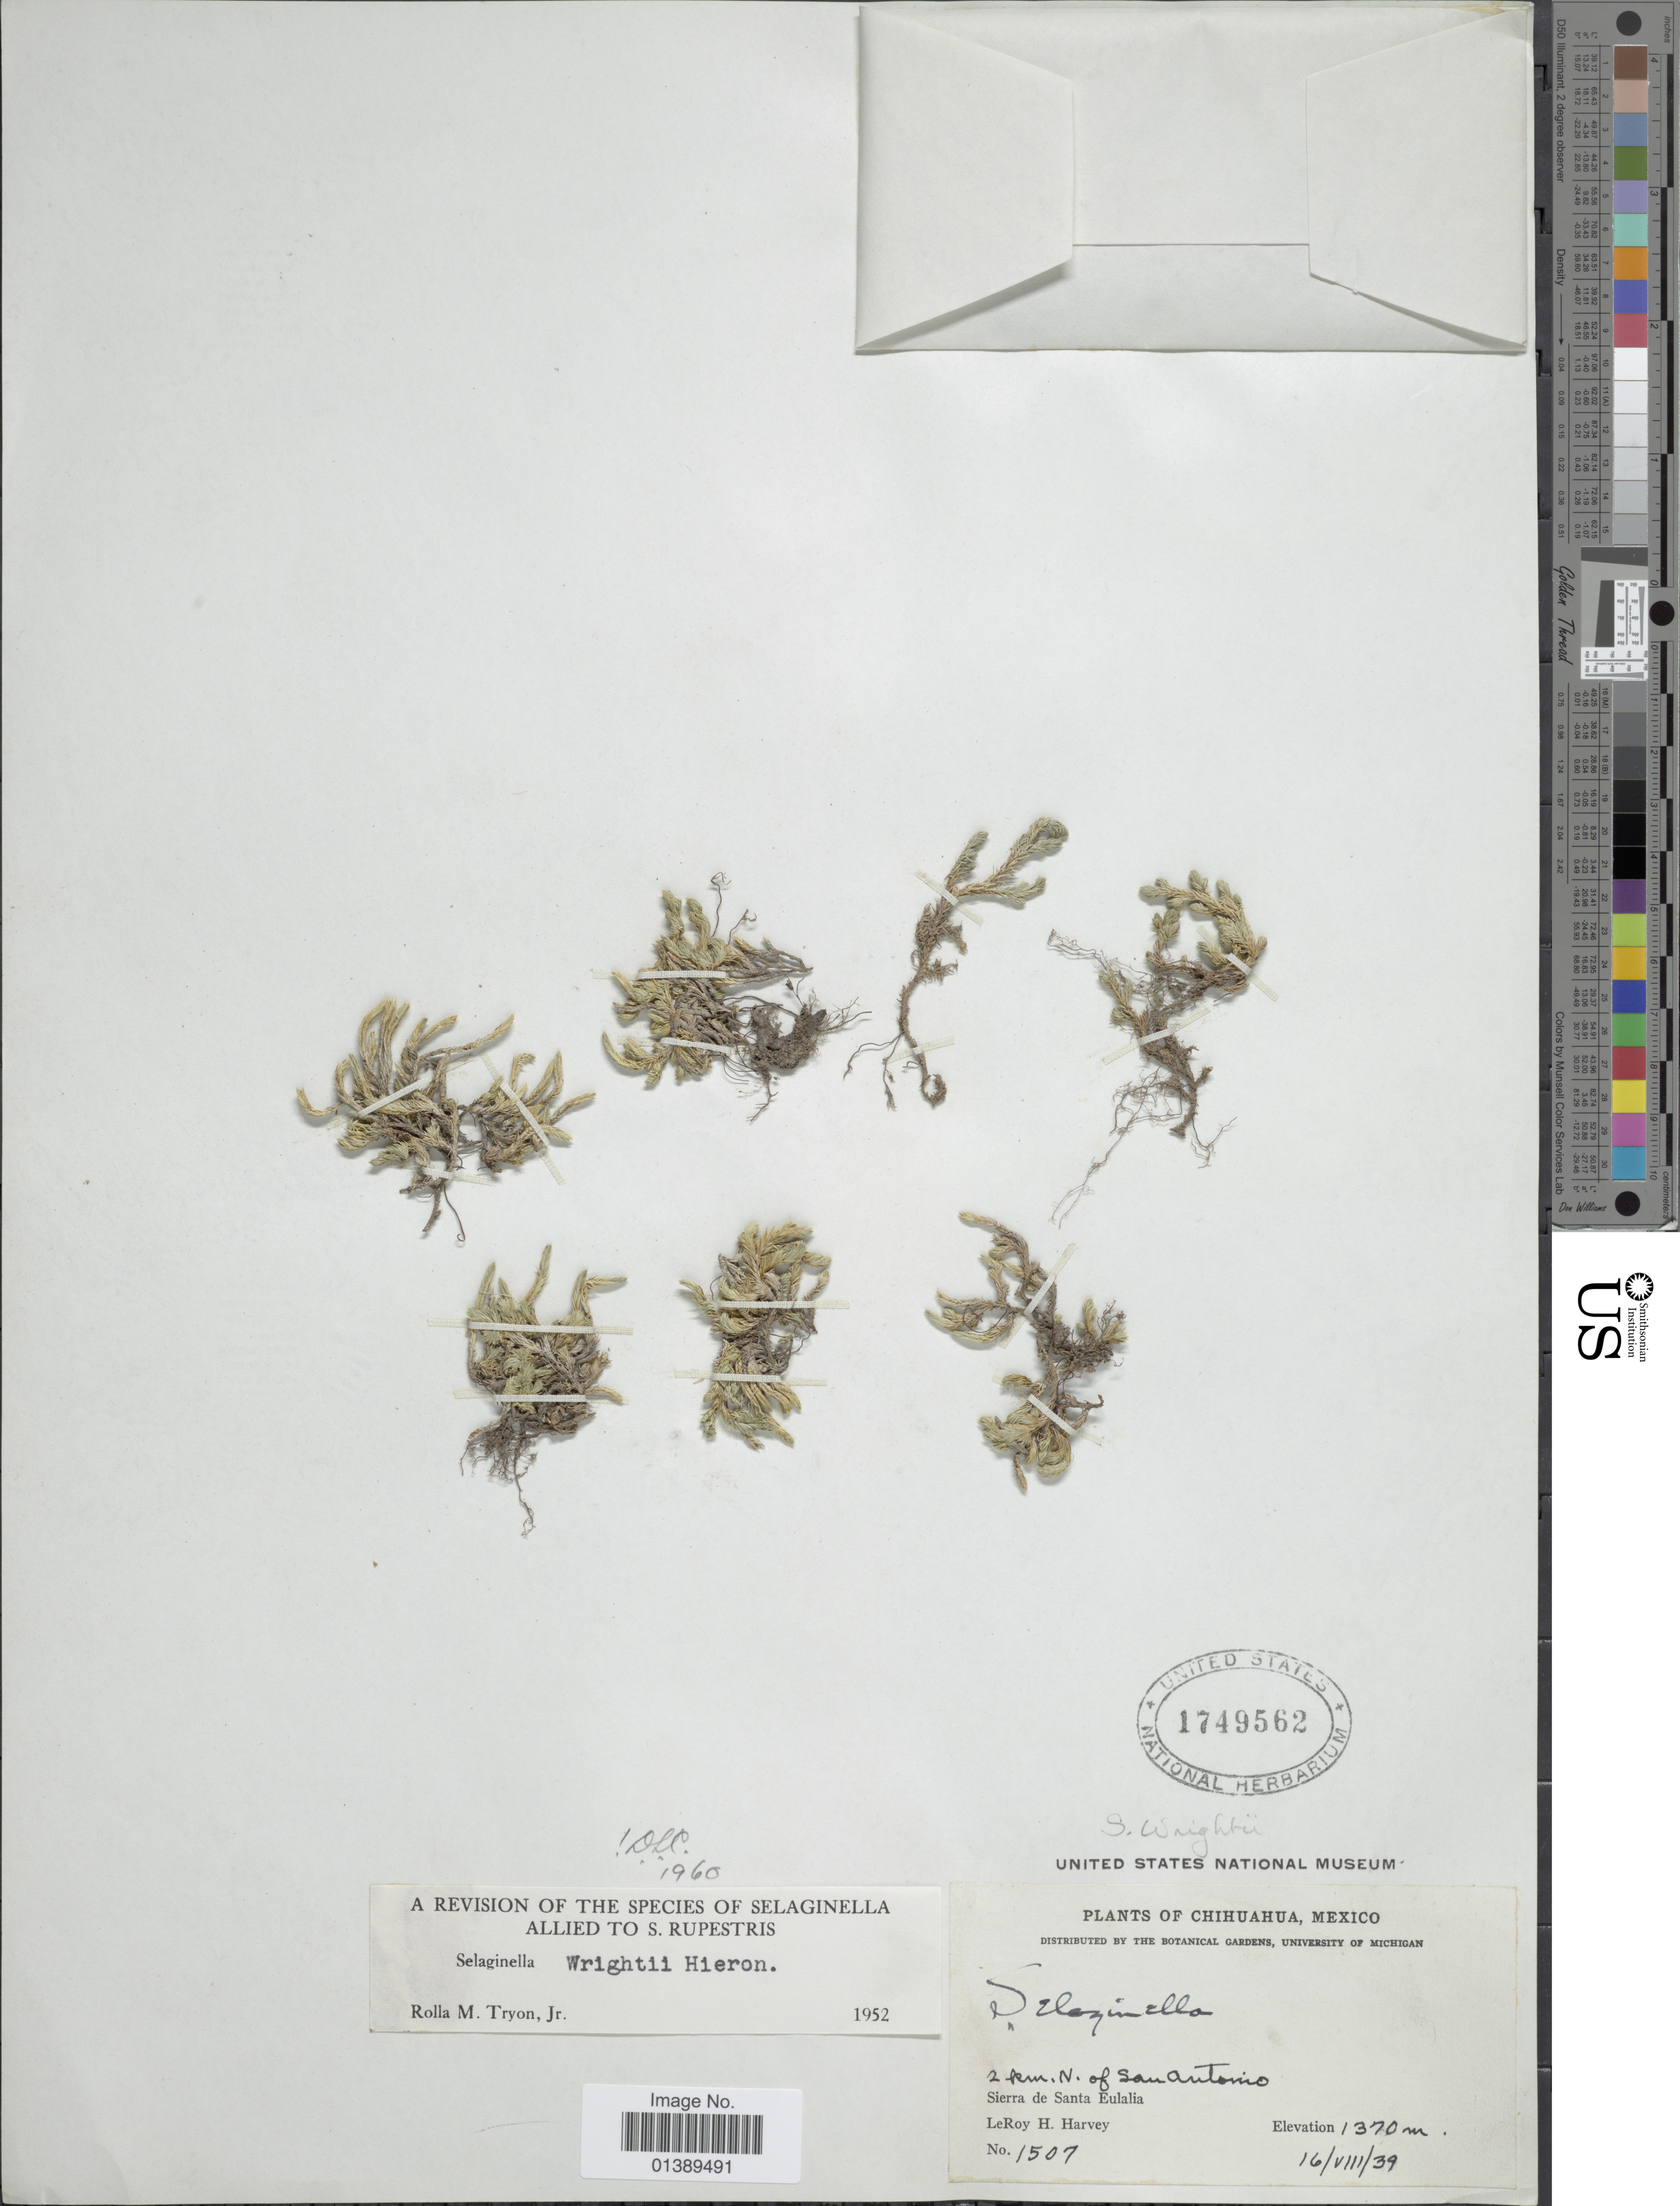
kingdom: Plantae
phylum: Tracheophyta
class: Lycopodiopsida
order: Selaginellales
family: Selaginellaceae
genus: Selaginella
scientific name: Selaginella wrightii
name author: Hieron.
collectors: L. H. Harvey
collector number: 1507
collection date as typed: Transcribed d/m/y: 16/8/39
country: Mexico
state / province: Chihuahua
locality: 2 km N of San Antonio, Sierra de Santa Eulalia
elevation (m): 1370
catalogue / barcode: US 1749562